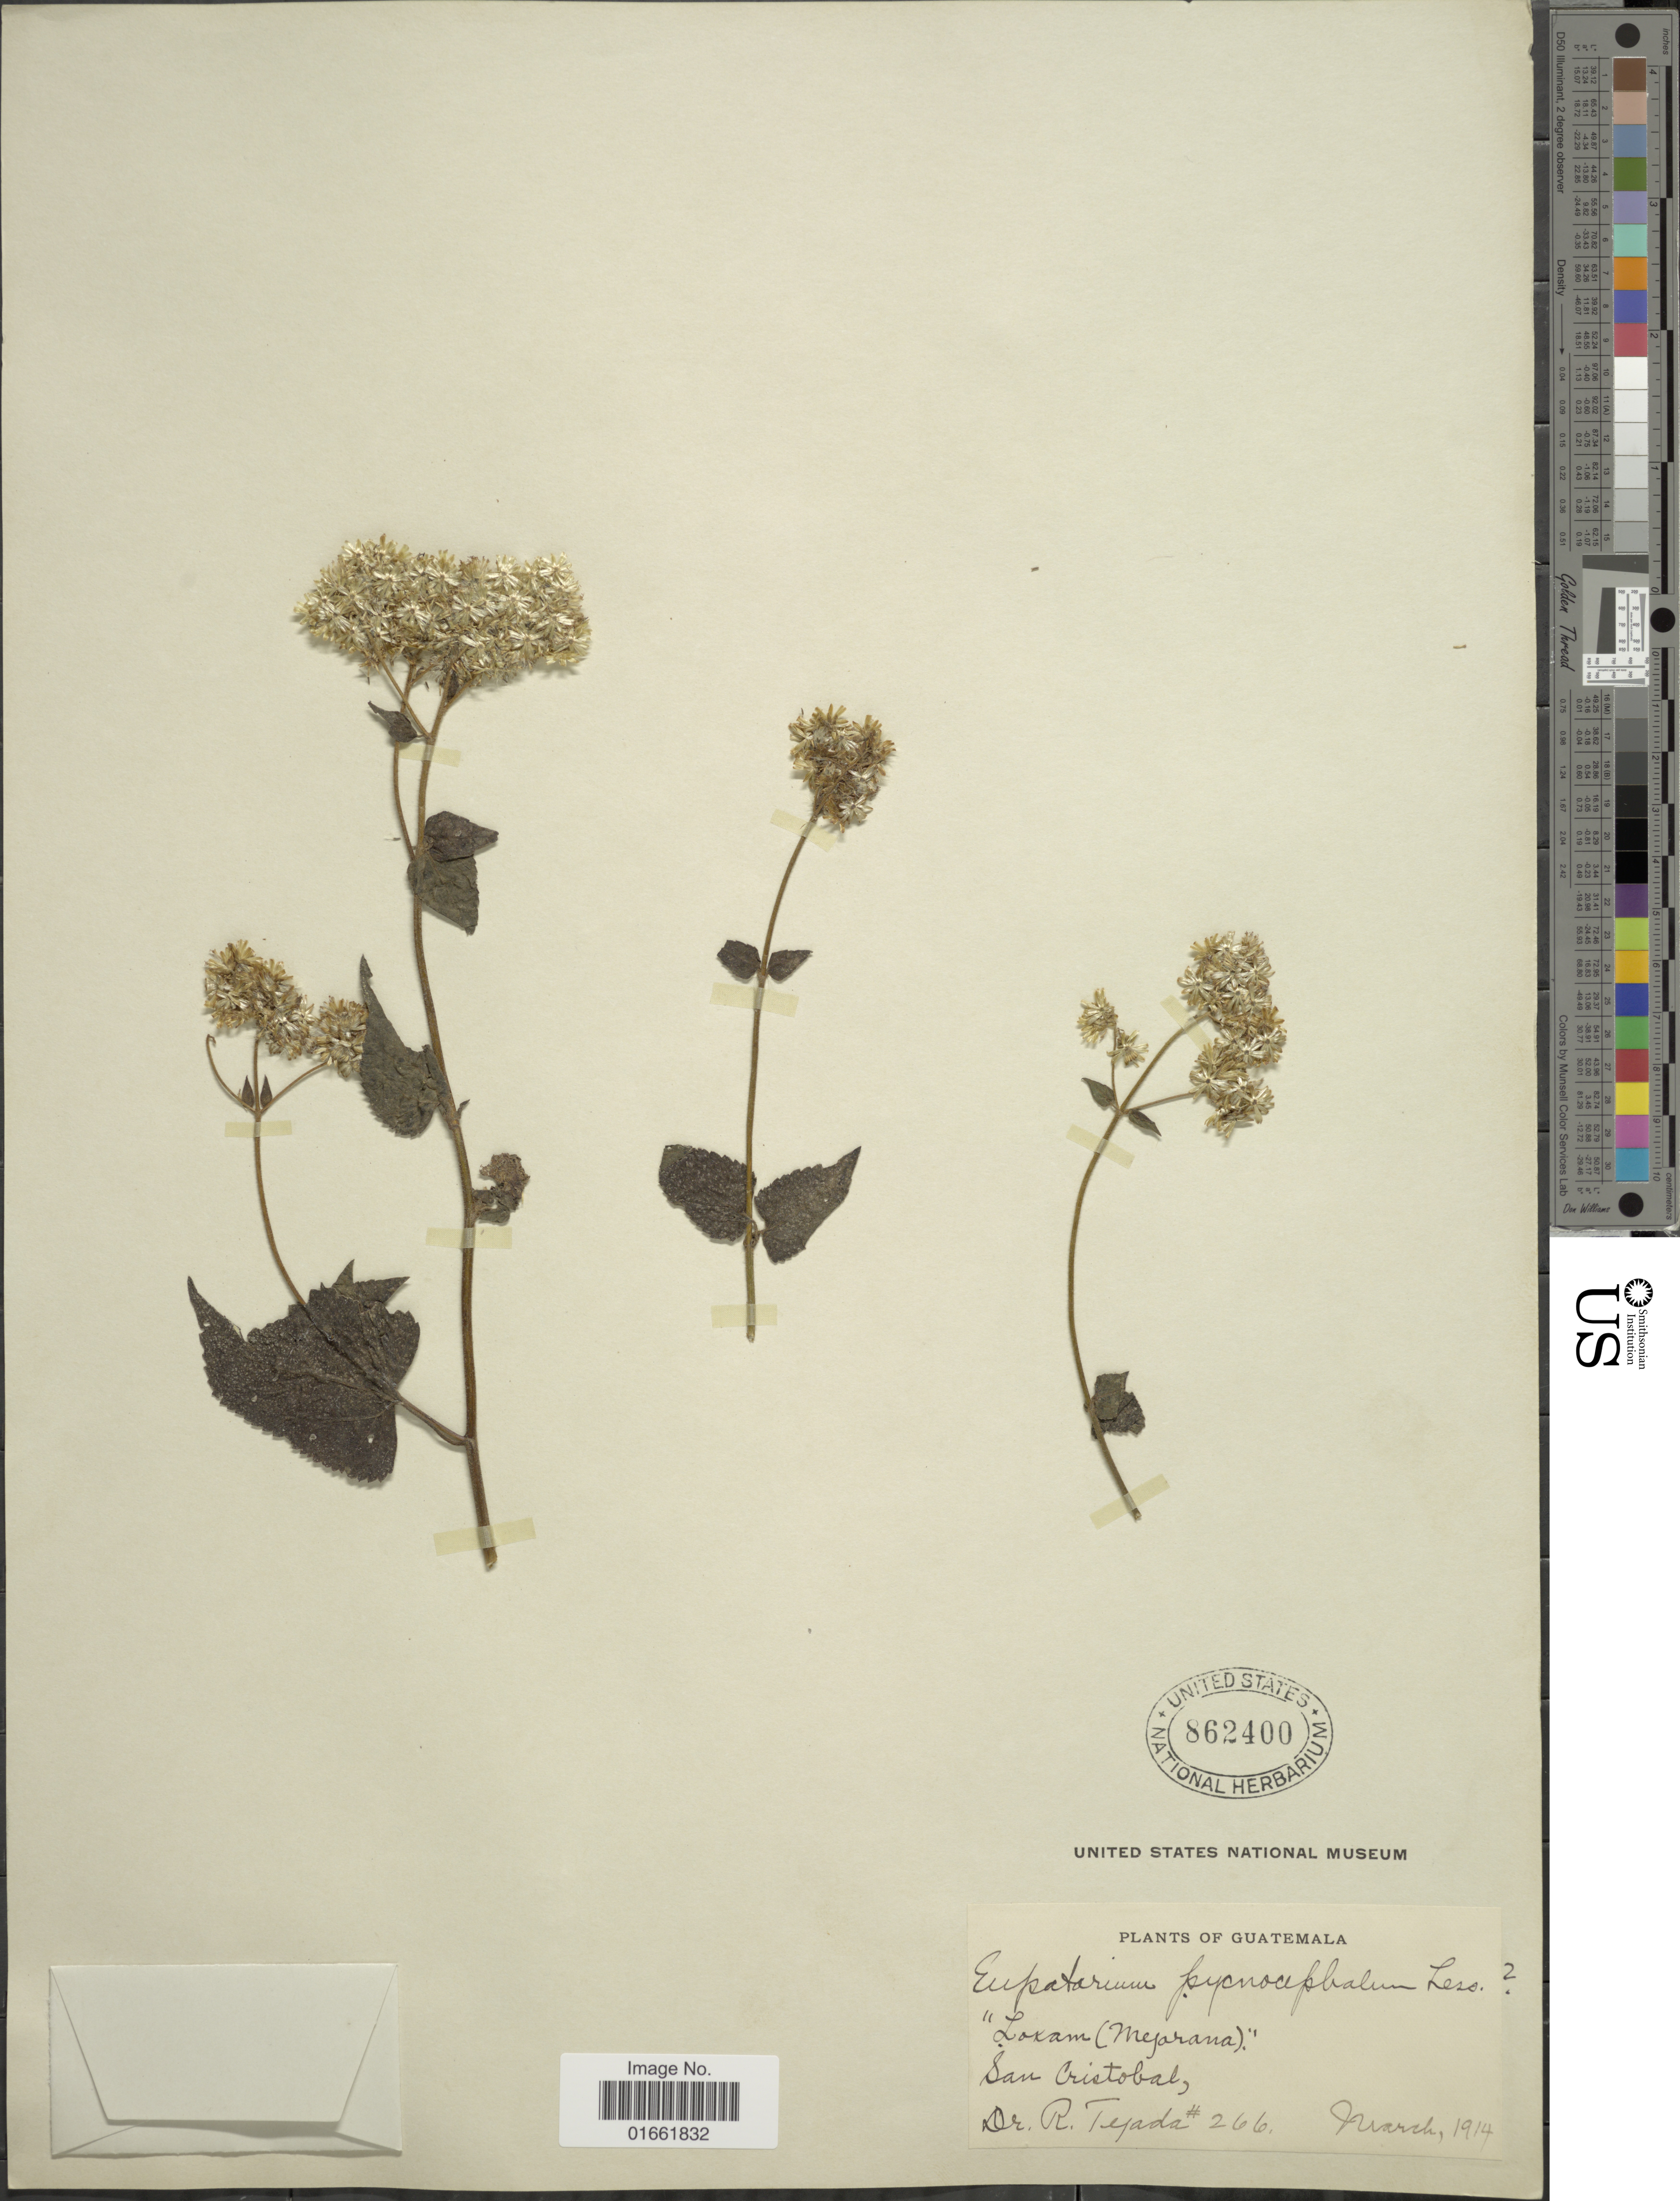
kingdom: Plantae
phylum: Tracheophyta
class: Magnoliopsida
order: Asterales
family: Asteraceae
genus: Fleischmannia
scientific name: Fleischmannia pratensis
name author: (Klatt) R.M. King & H. Rob.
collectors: R. Tejada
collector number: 266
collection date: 1914-03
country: Guatemala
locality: San Cristobal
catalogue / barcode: US 862400